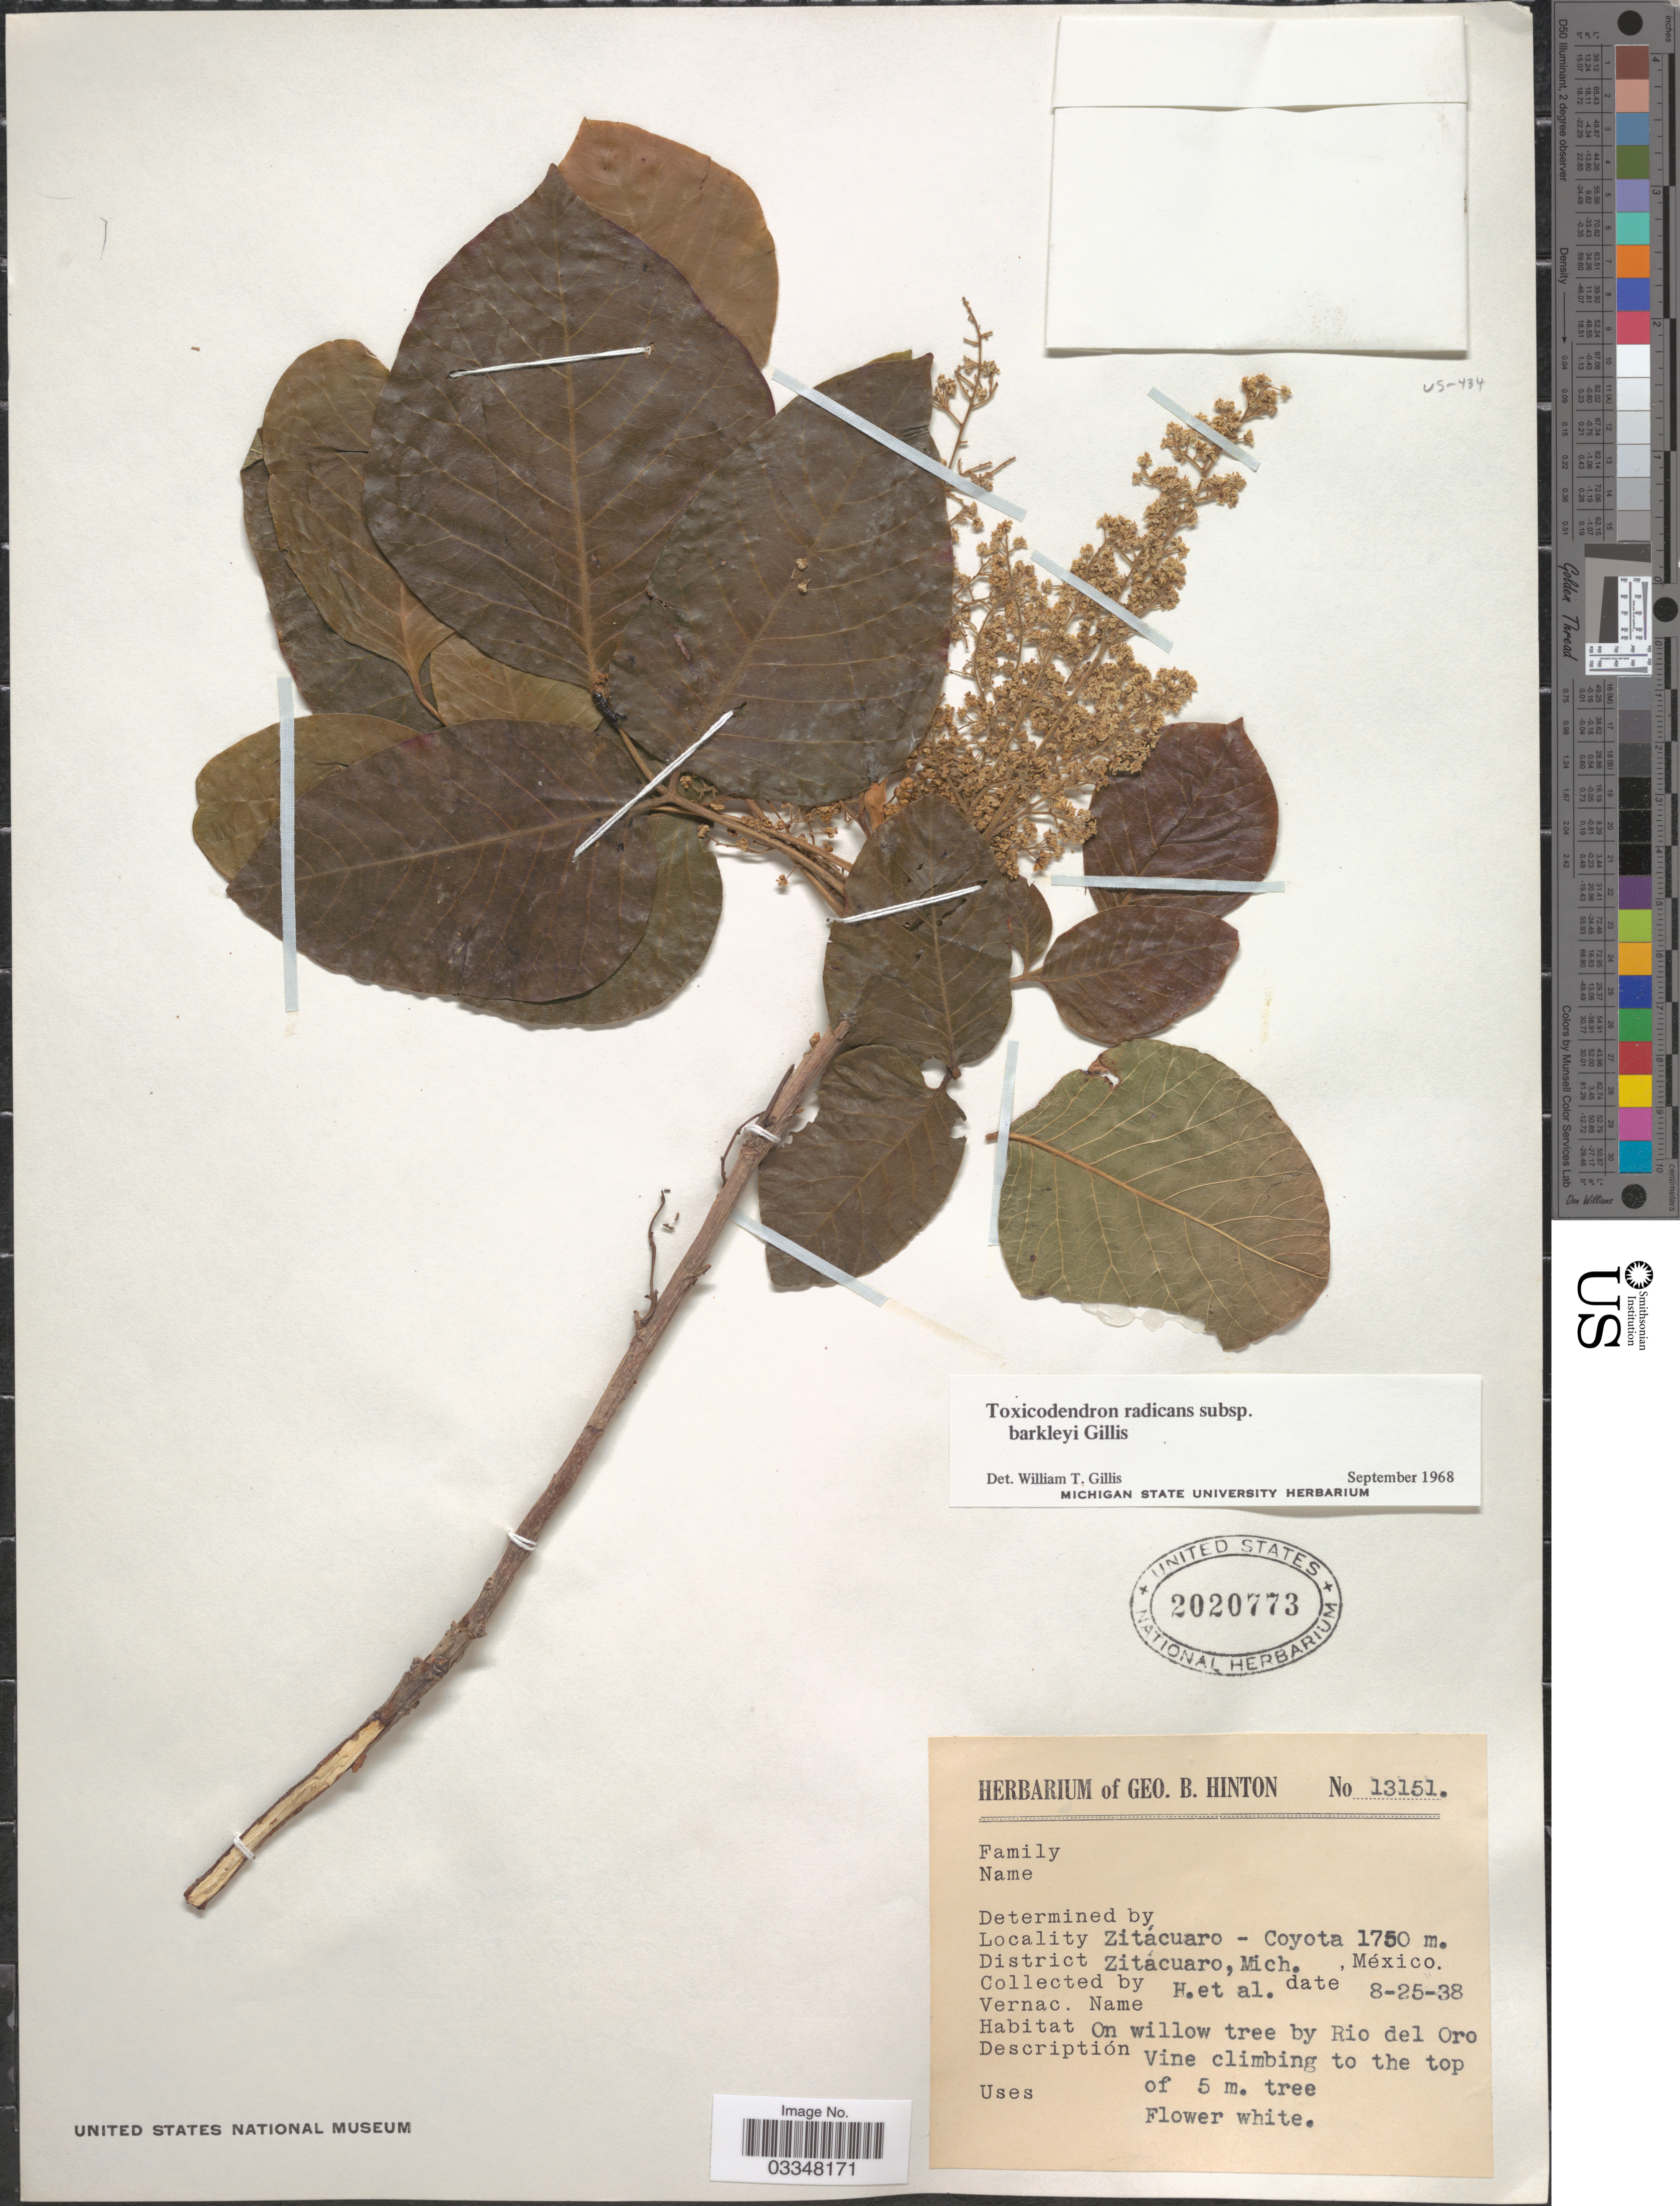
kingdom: Plantae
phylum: Tracheophyta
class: Magnoliopsida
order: Sapindales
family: Anacardiaceae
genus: Toxicodendron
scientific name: Toxicodendron radicans subsp. barkleyi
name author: Gillis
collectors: G. B. Hinton & et al.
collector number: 13151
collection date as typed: Transcribed d/m/y: 25/8/38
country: Mexico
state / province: Michoacán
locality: Zitácuaro - Coyota. District Zitácuaro. Rio del Oro.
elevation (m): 1750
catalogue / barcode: US 2020773